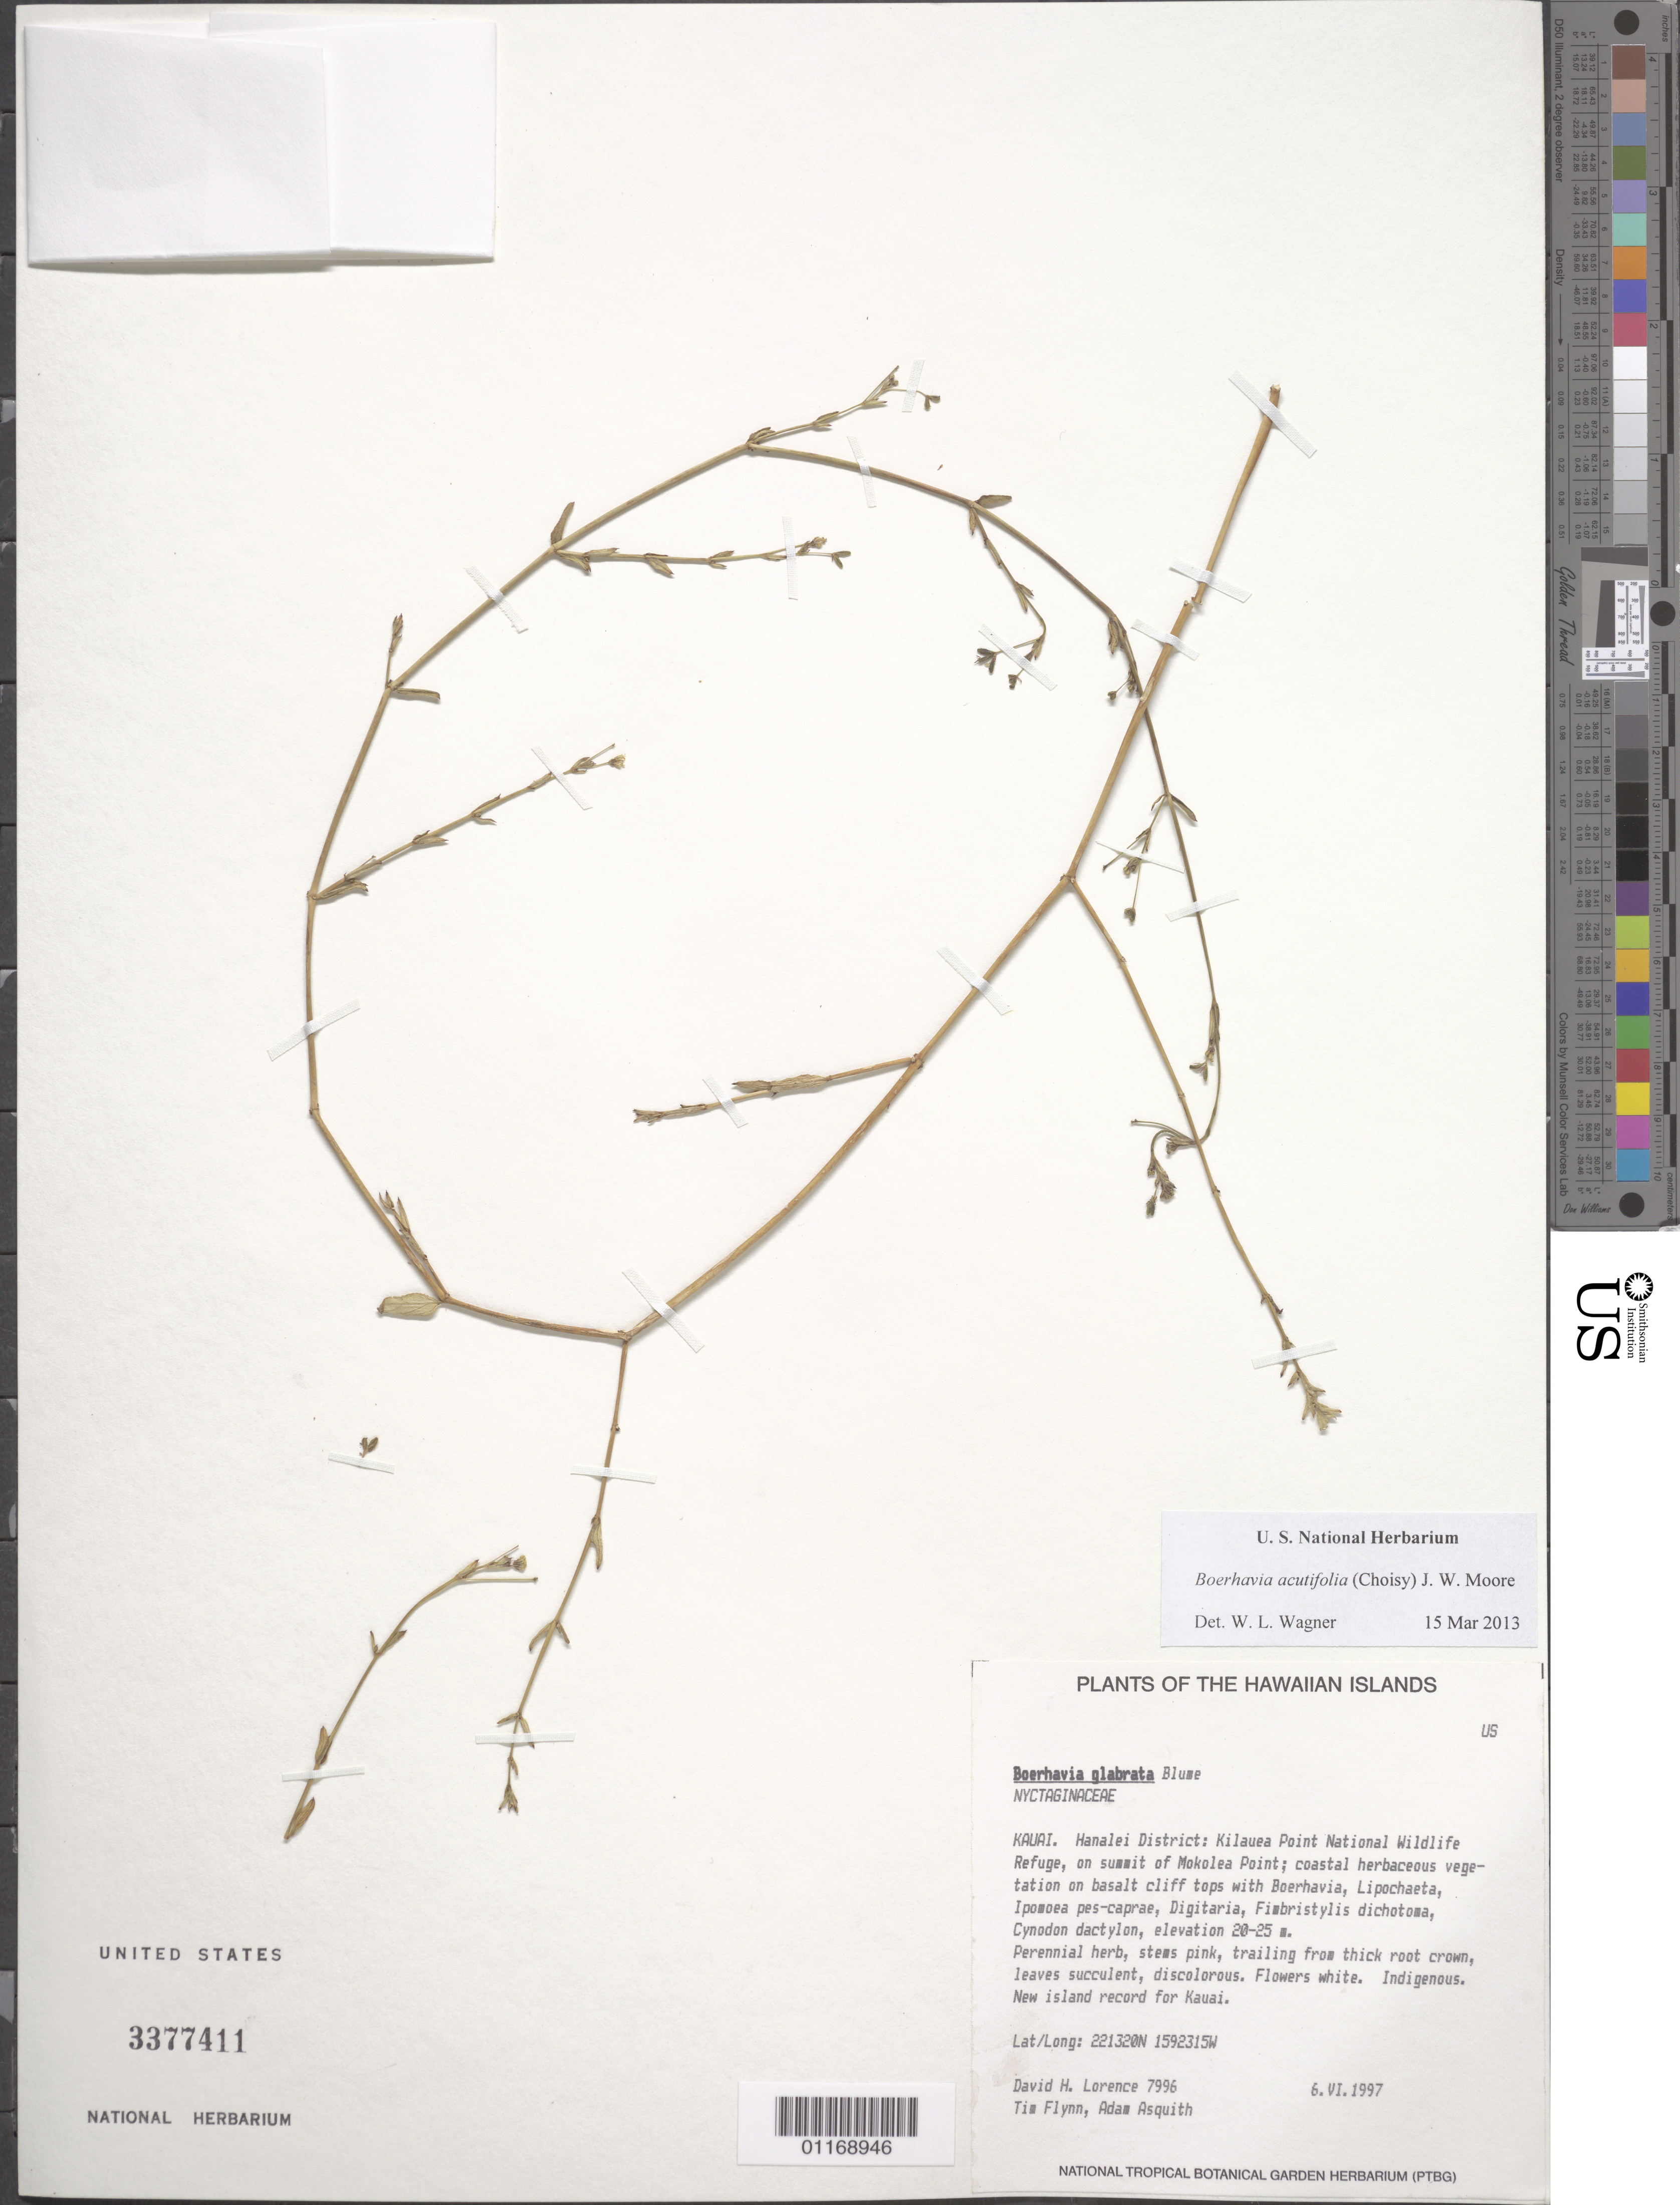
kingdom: Plantae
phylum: Tracheophyta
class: Magnoliopsida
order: Caryophyllales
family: Nyctaginaceae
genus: Boerhavia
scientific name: Boerhavia acutifolia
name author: (Choisy) J.W. Moore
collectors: D. Lorence, T. W. Flynn & A. Asquith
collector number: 7996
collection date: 1997-06-06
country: United States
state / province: Hawaii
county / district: Kauai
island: Kaua'i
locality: Hanalei District, Kilauea Point National Wildlife Refuge, on summit of Mokolea Point.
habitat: Coastal herbaceous vegetation on basalt cliff tops.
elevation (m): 20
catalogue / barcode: US 3377411